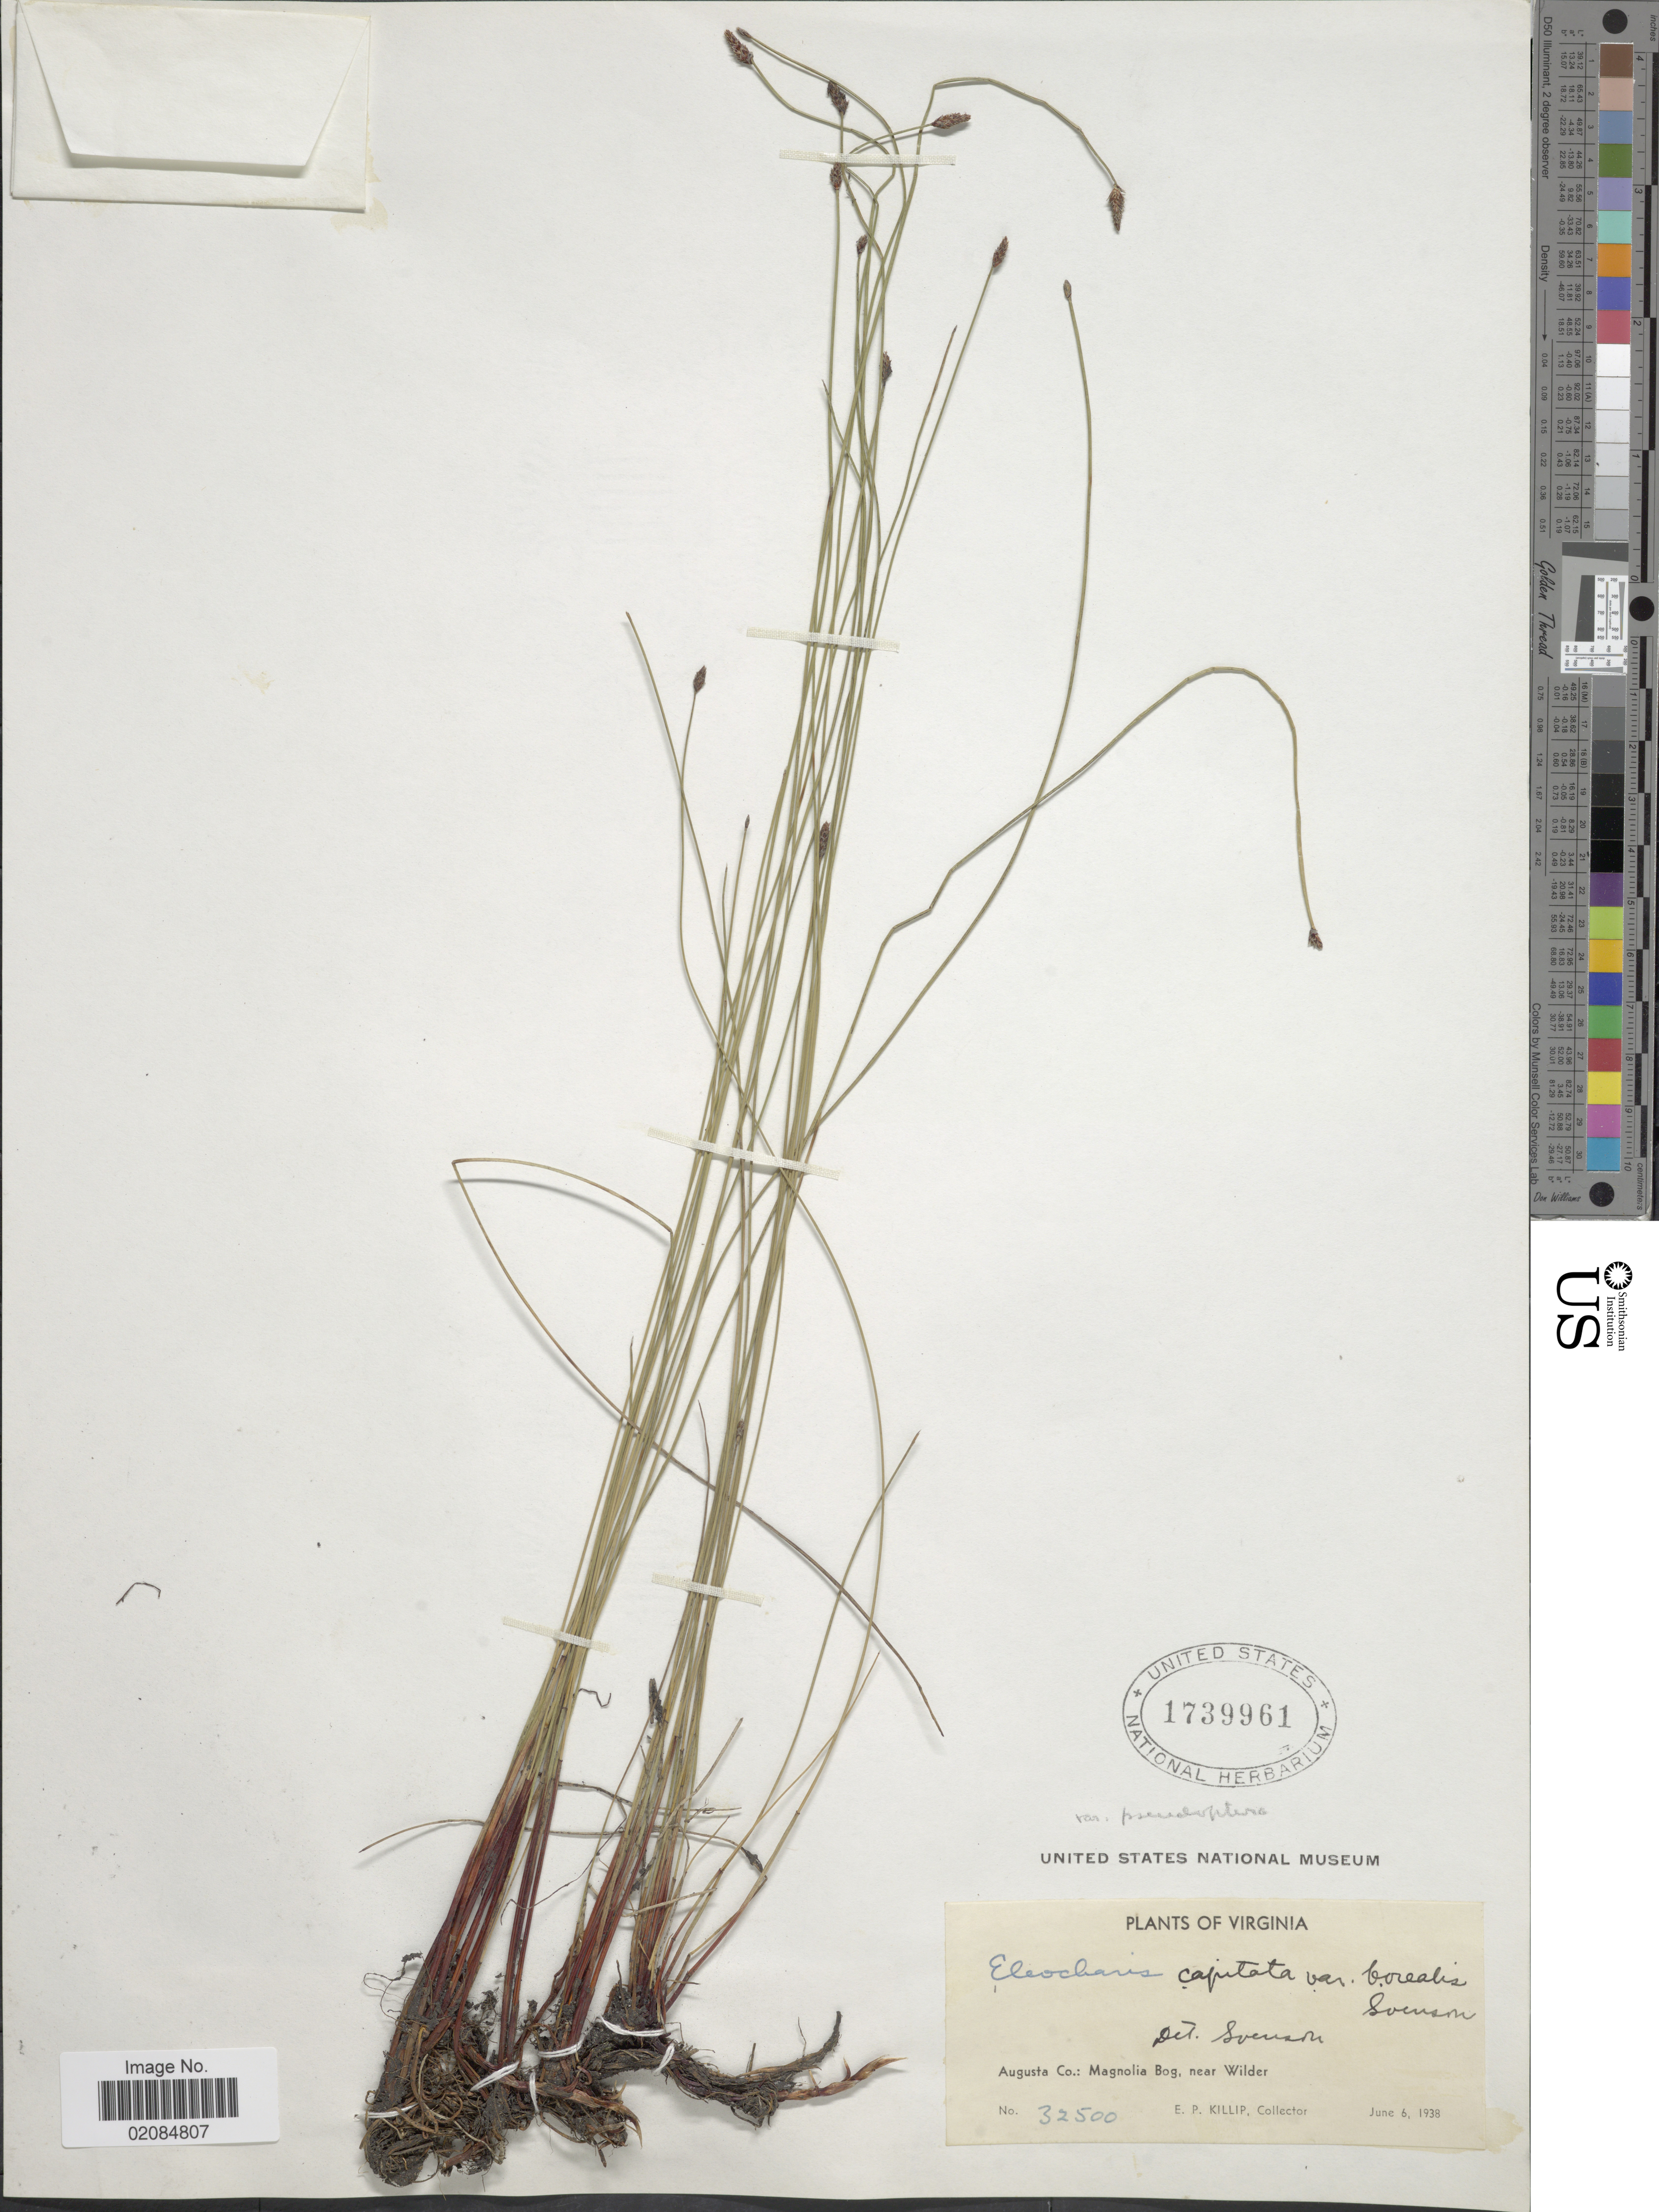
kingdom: Plantae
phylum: Tracheophyta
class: Liliopsida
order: Poales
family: Cyperaceae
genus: Eleocharis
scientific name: Eleocharis sp.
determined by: Strong, Mark T., (BOT), Smithsonian Institution - National Museum of Natural History (UNITED STATES)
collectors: E. P. Killip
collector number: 32500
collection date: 1938-06-06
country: United States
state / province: Virginia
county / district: Augusta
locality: Augusta Co.: Magnolia Bog, near Wilder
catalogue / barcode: US 1739961